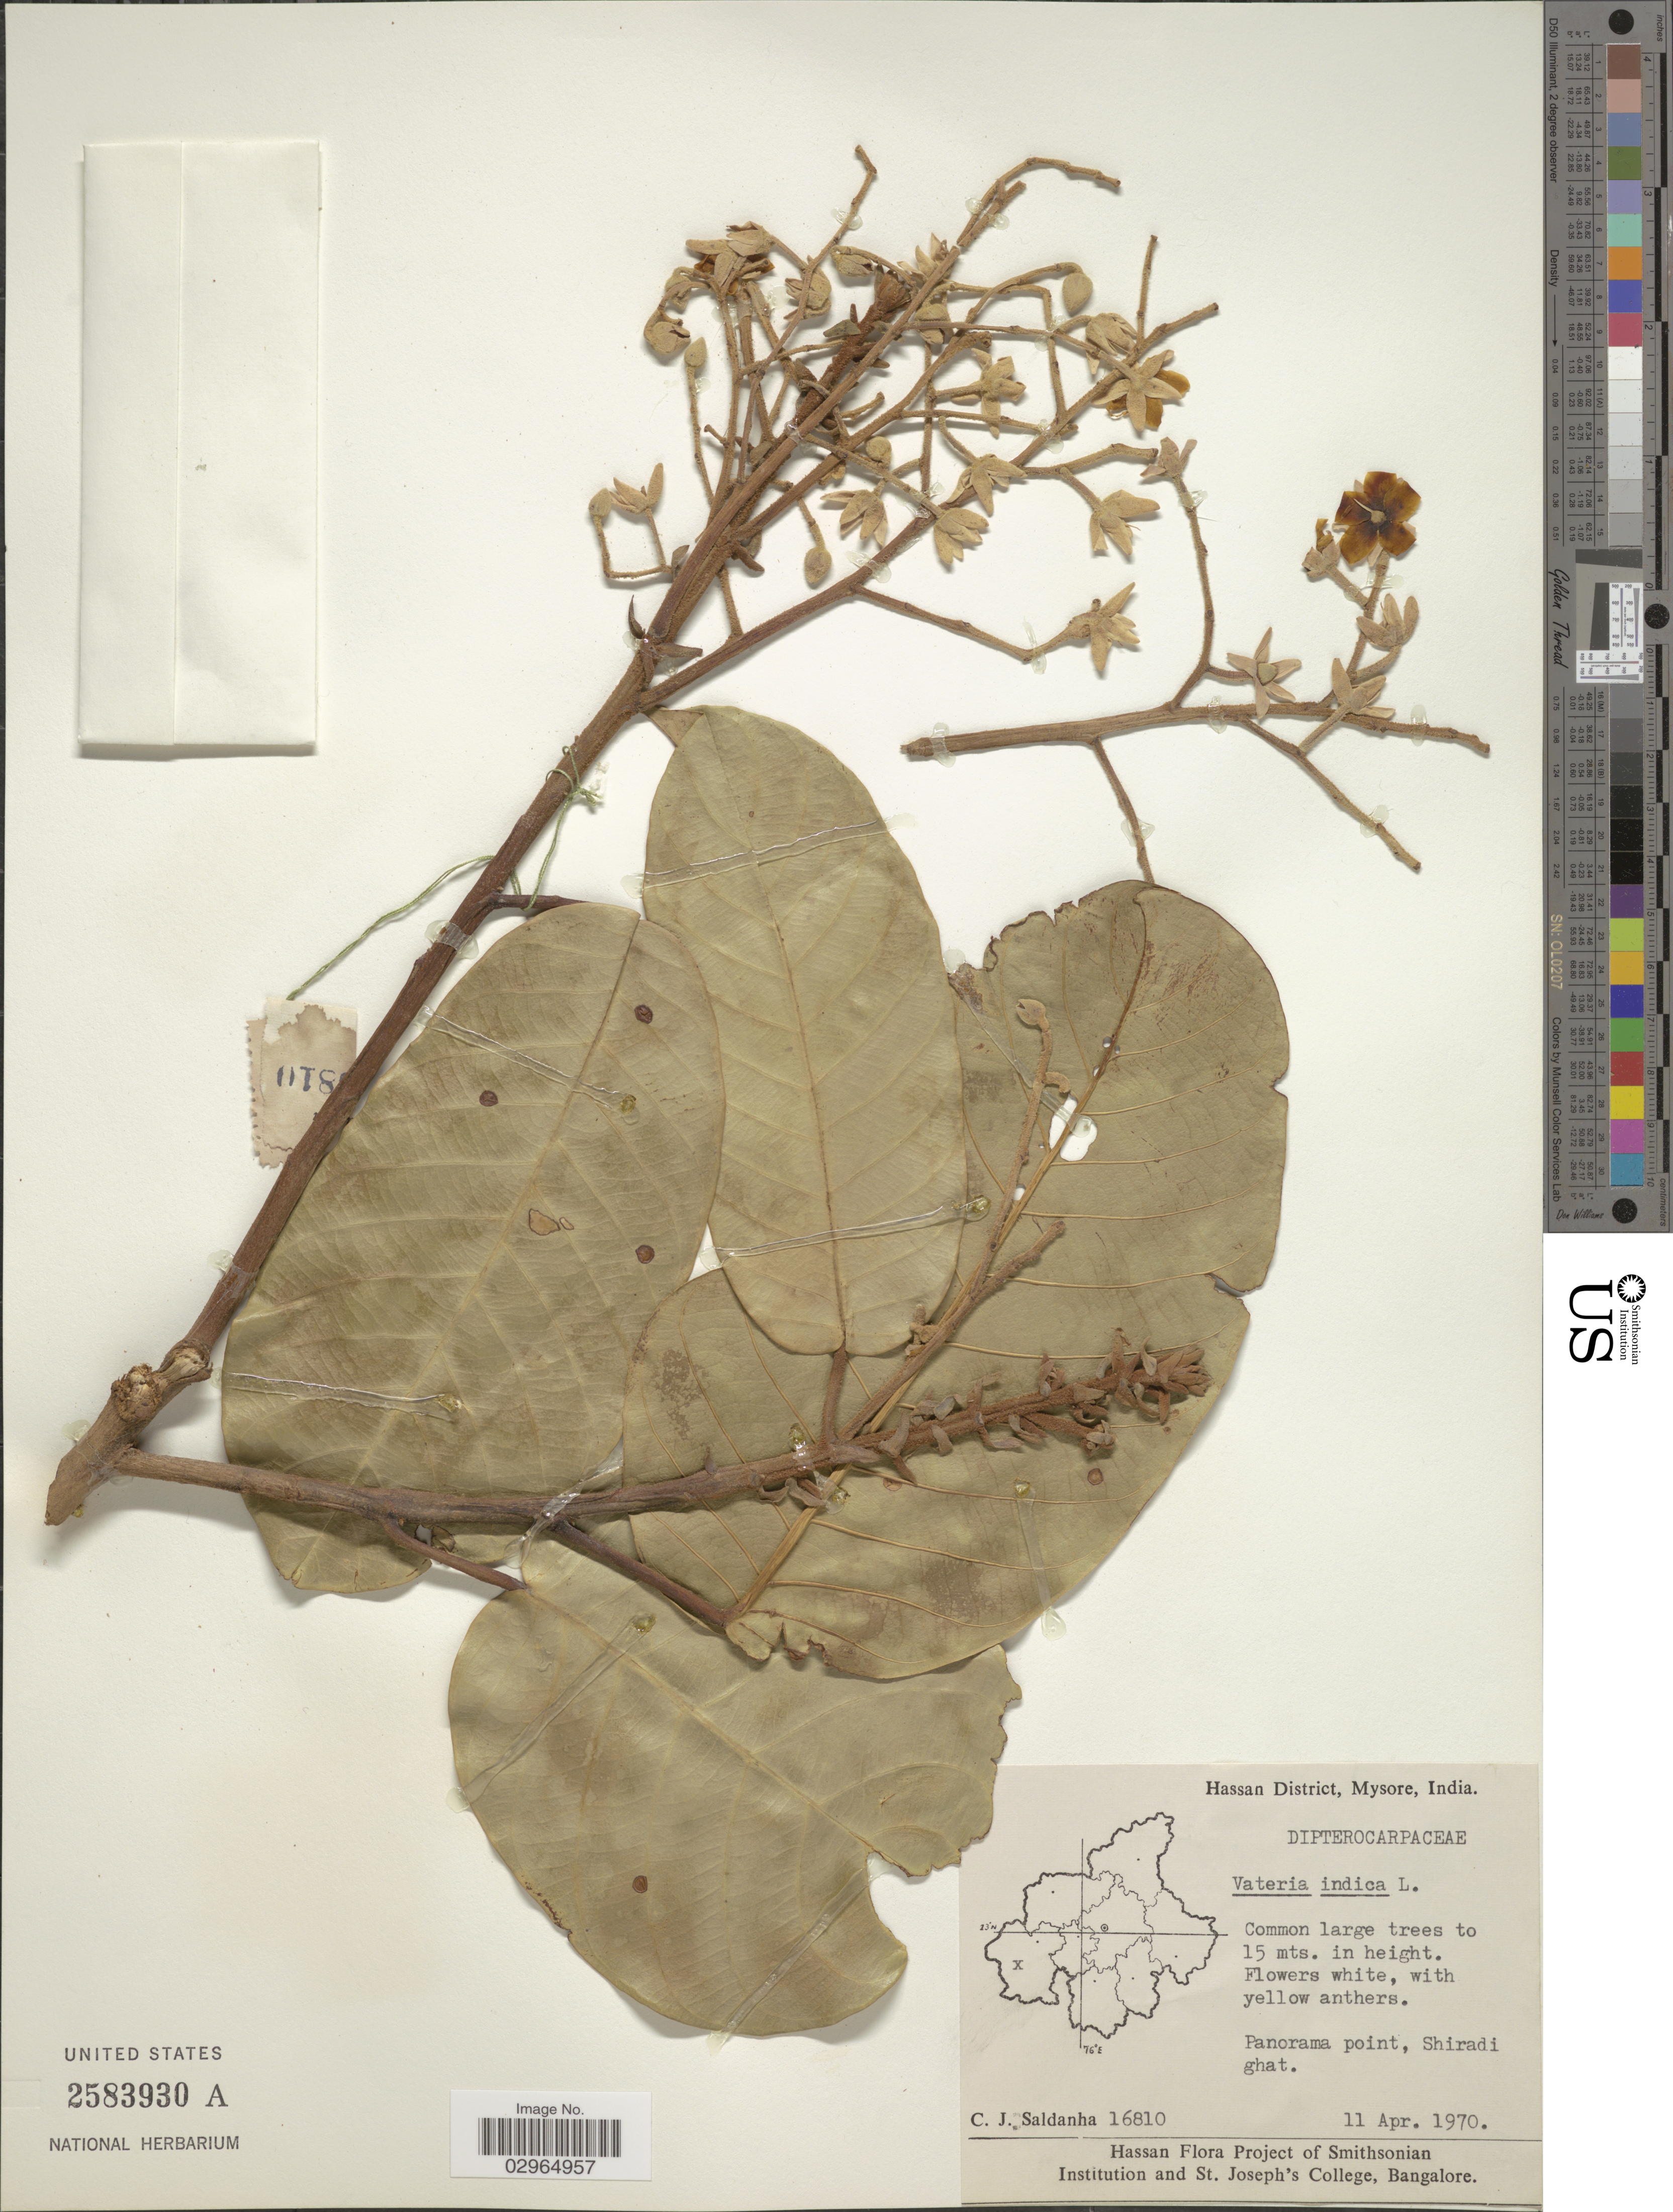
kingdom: Plantae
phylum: Tracheophyta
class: Magnoliopsida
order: Malvales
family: Dipterocarpaceae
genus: Vateria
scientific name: Vateria indica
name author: L.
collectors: C. J. Saldanha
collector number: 16810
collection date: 1970-04-11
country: India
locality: Hassan District, Mysore. Panorama point, Shiradi ghat.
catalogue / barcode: US 2583930A